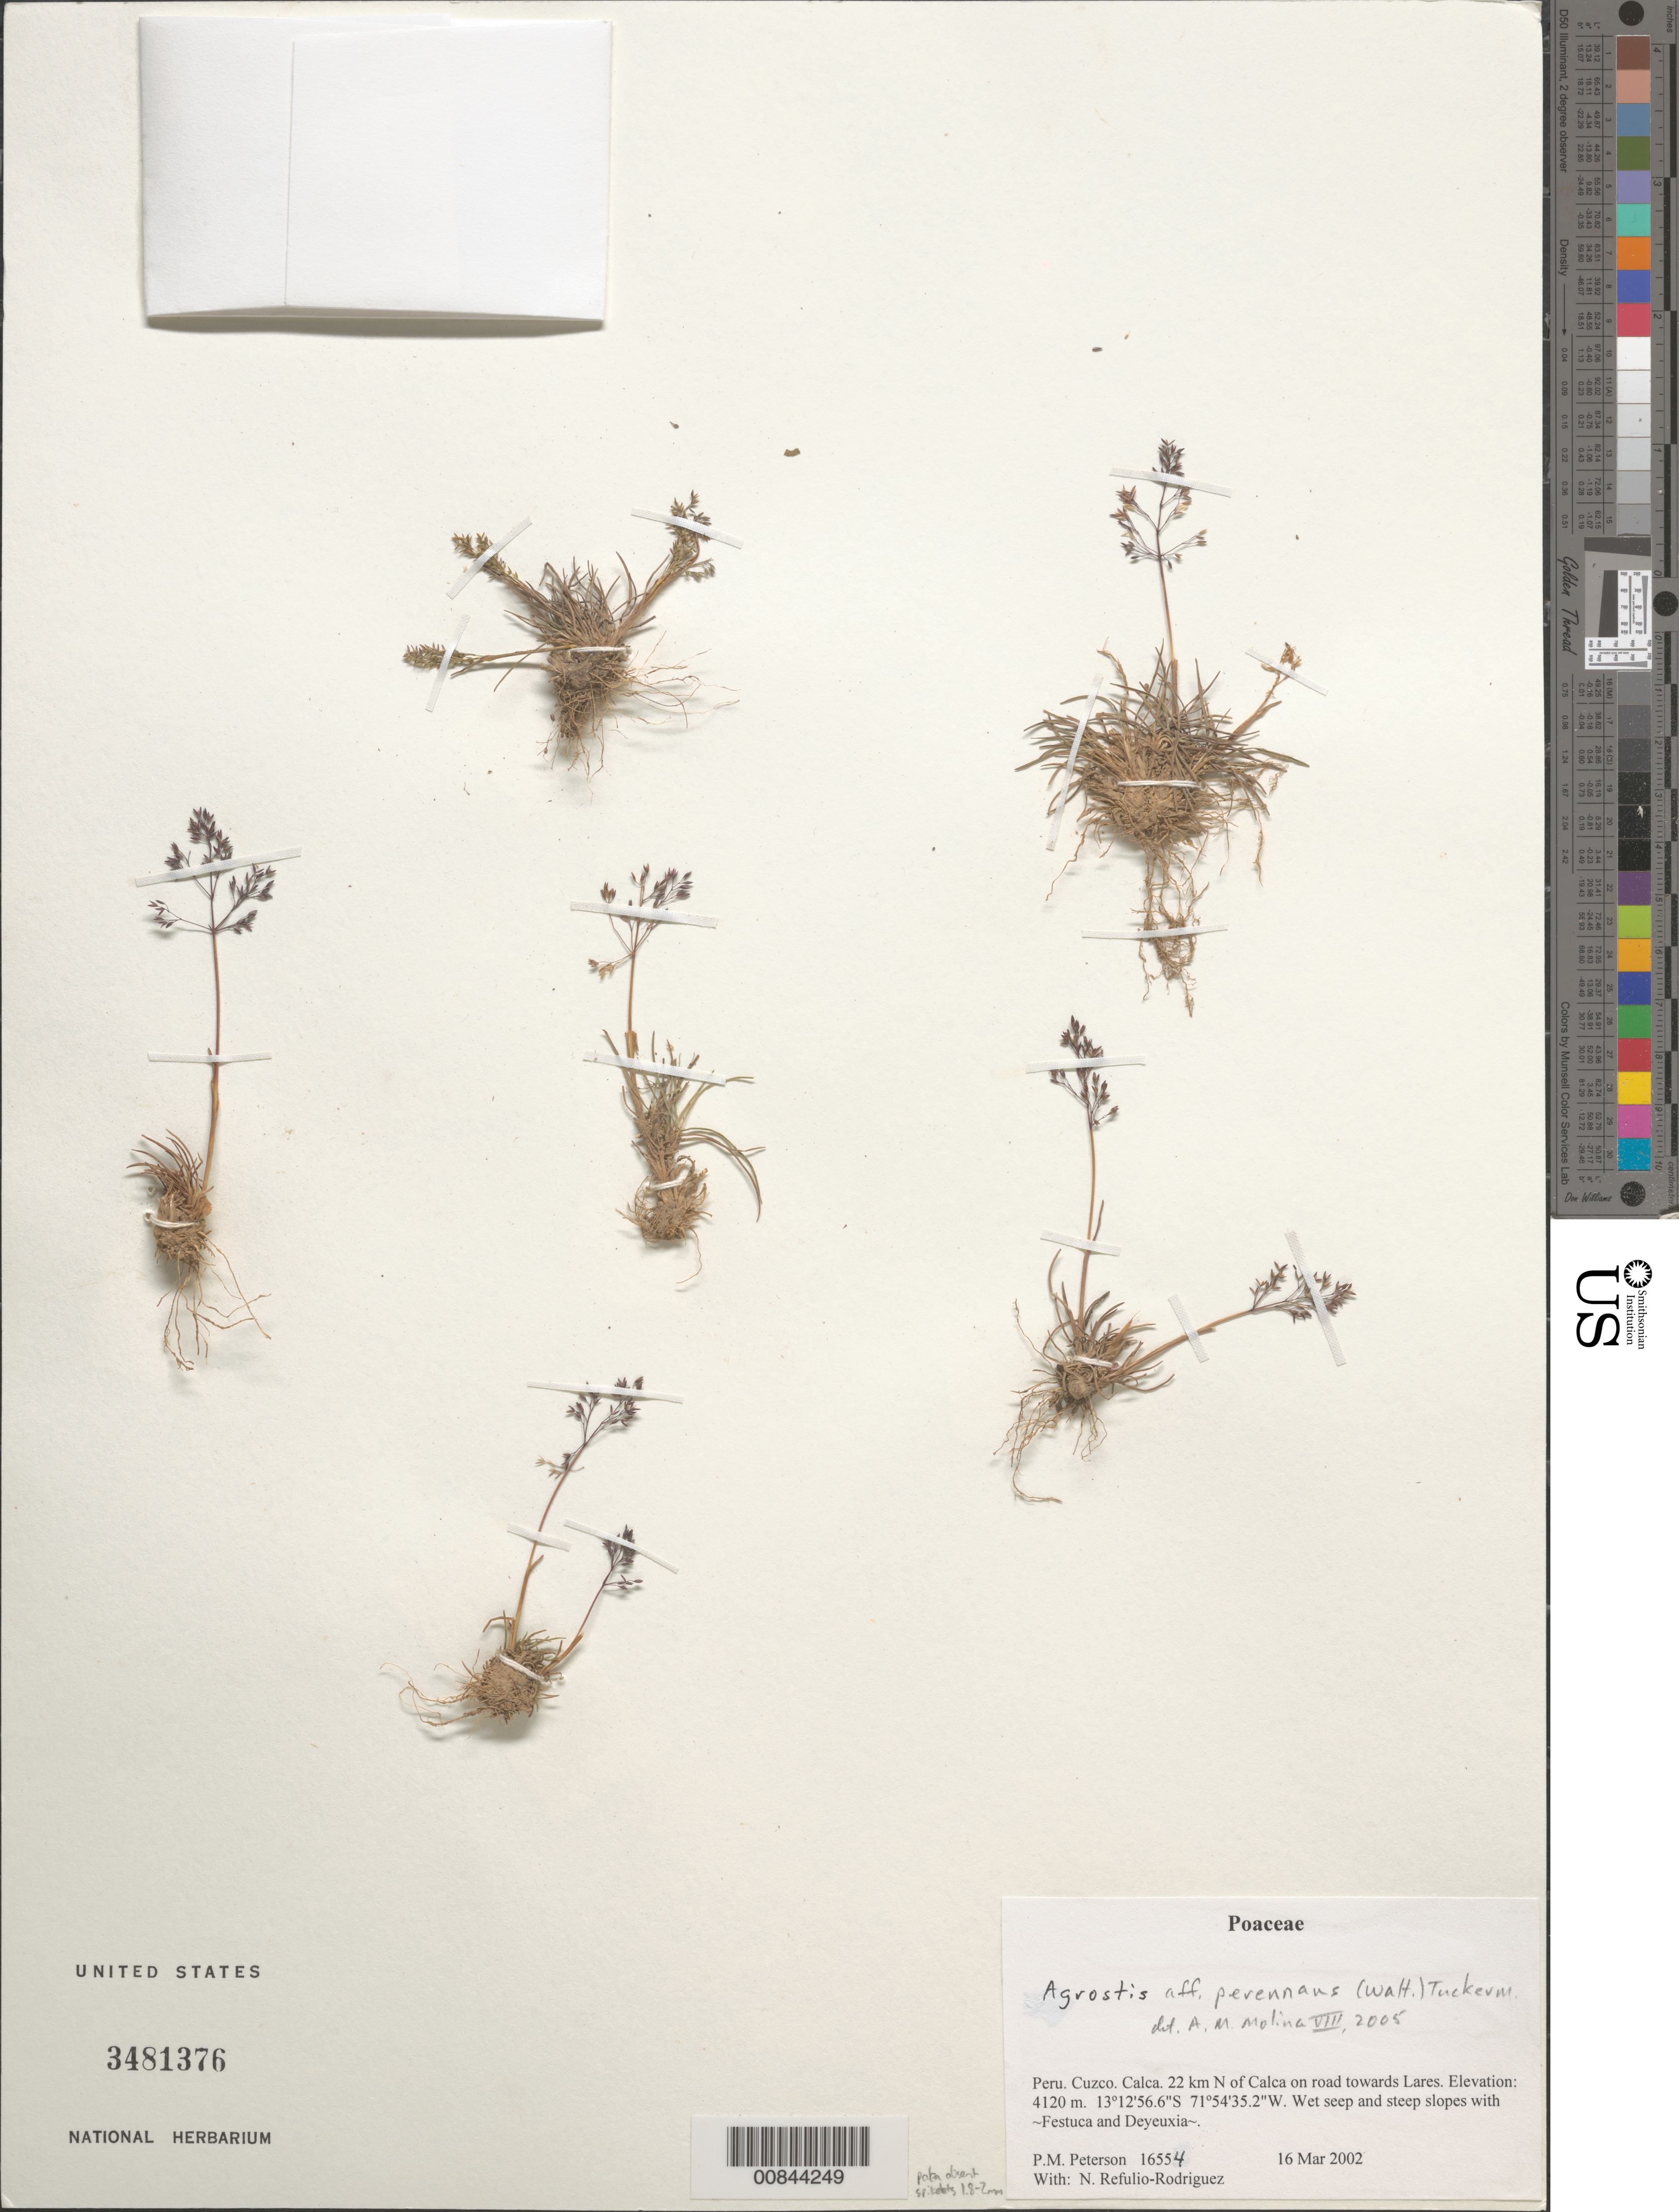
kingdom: Plantae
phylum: Tracheophyta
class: Liliopsida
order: Poales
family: Poaceae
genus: Agrostis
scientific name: Agrostis perennans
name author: (Walter) Tuck.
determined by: Molina, Ana M. de R.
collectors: P. M. Peterson & N. Refulio-Rodríguez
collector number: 16554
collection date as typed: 16 Mar 2002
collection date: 2002-03-16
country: Peru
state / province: Cusco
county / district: Calca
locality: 22 km N of Calca on road towards Lares.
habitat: Wet seep and steep slopes with ~Festuca and Deyeuxia~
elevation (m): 4120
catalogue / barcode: US 3481376